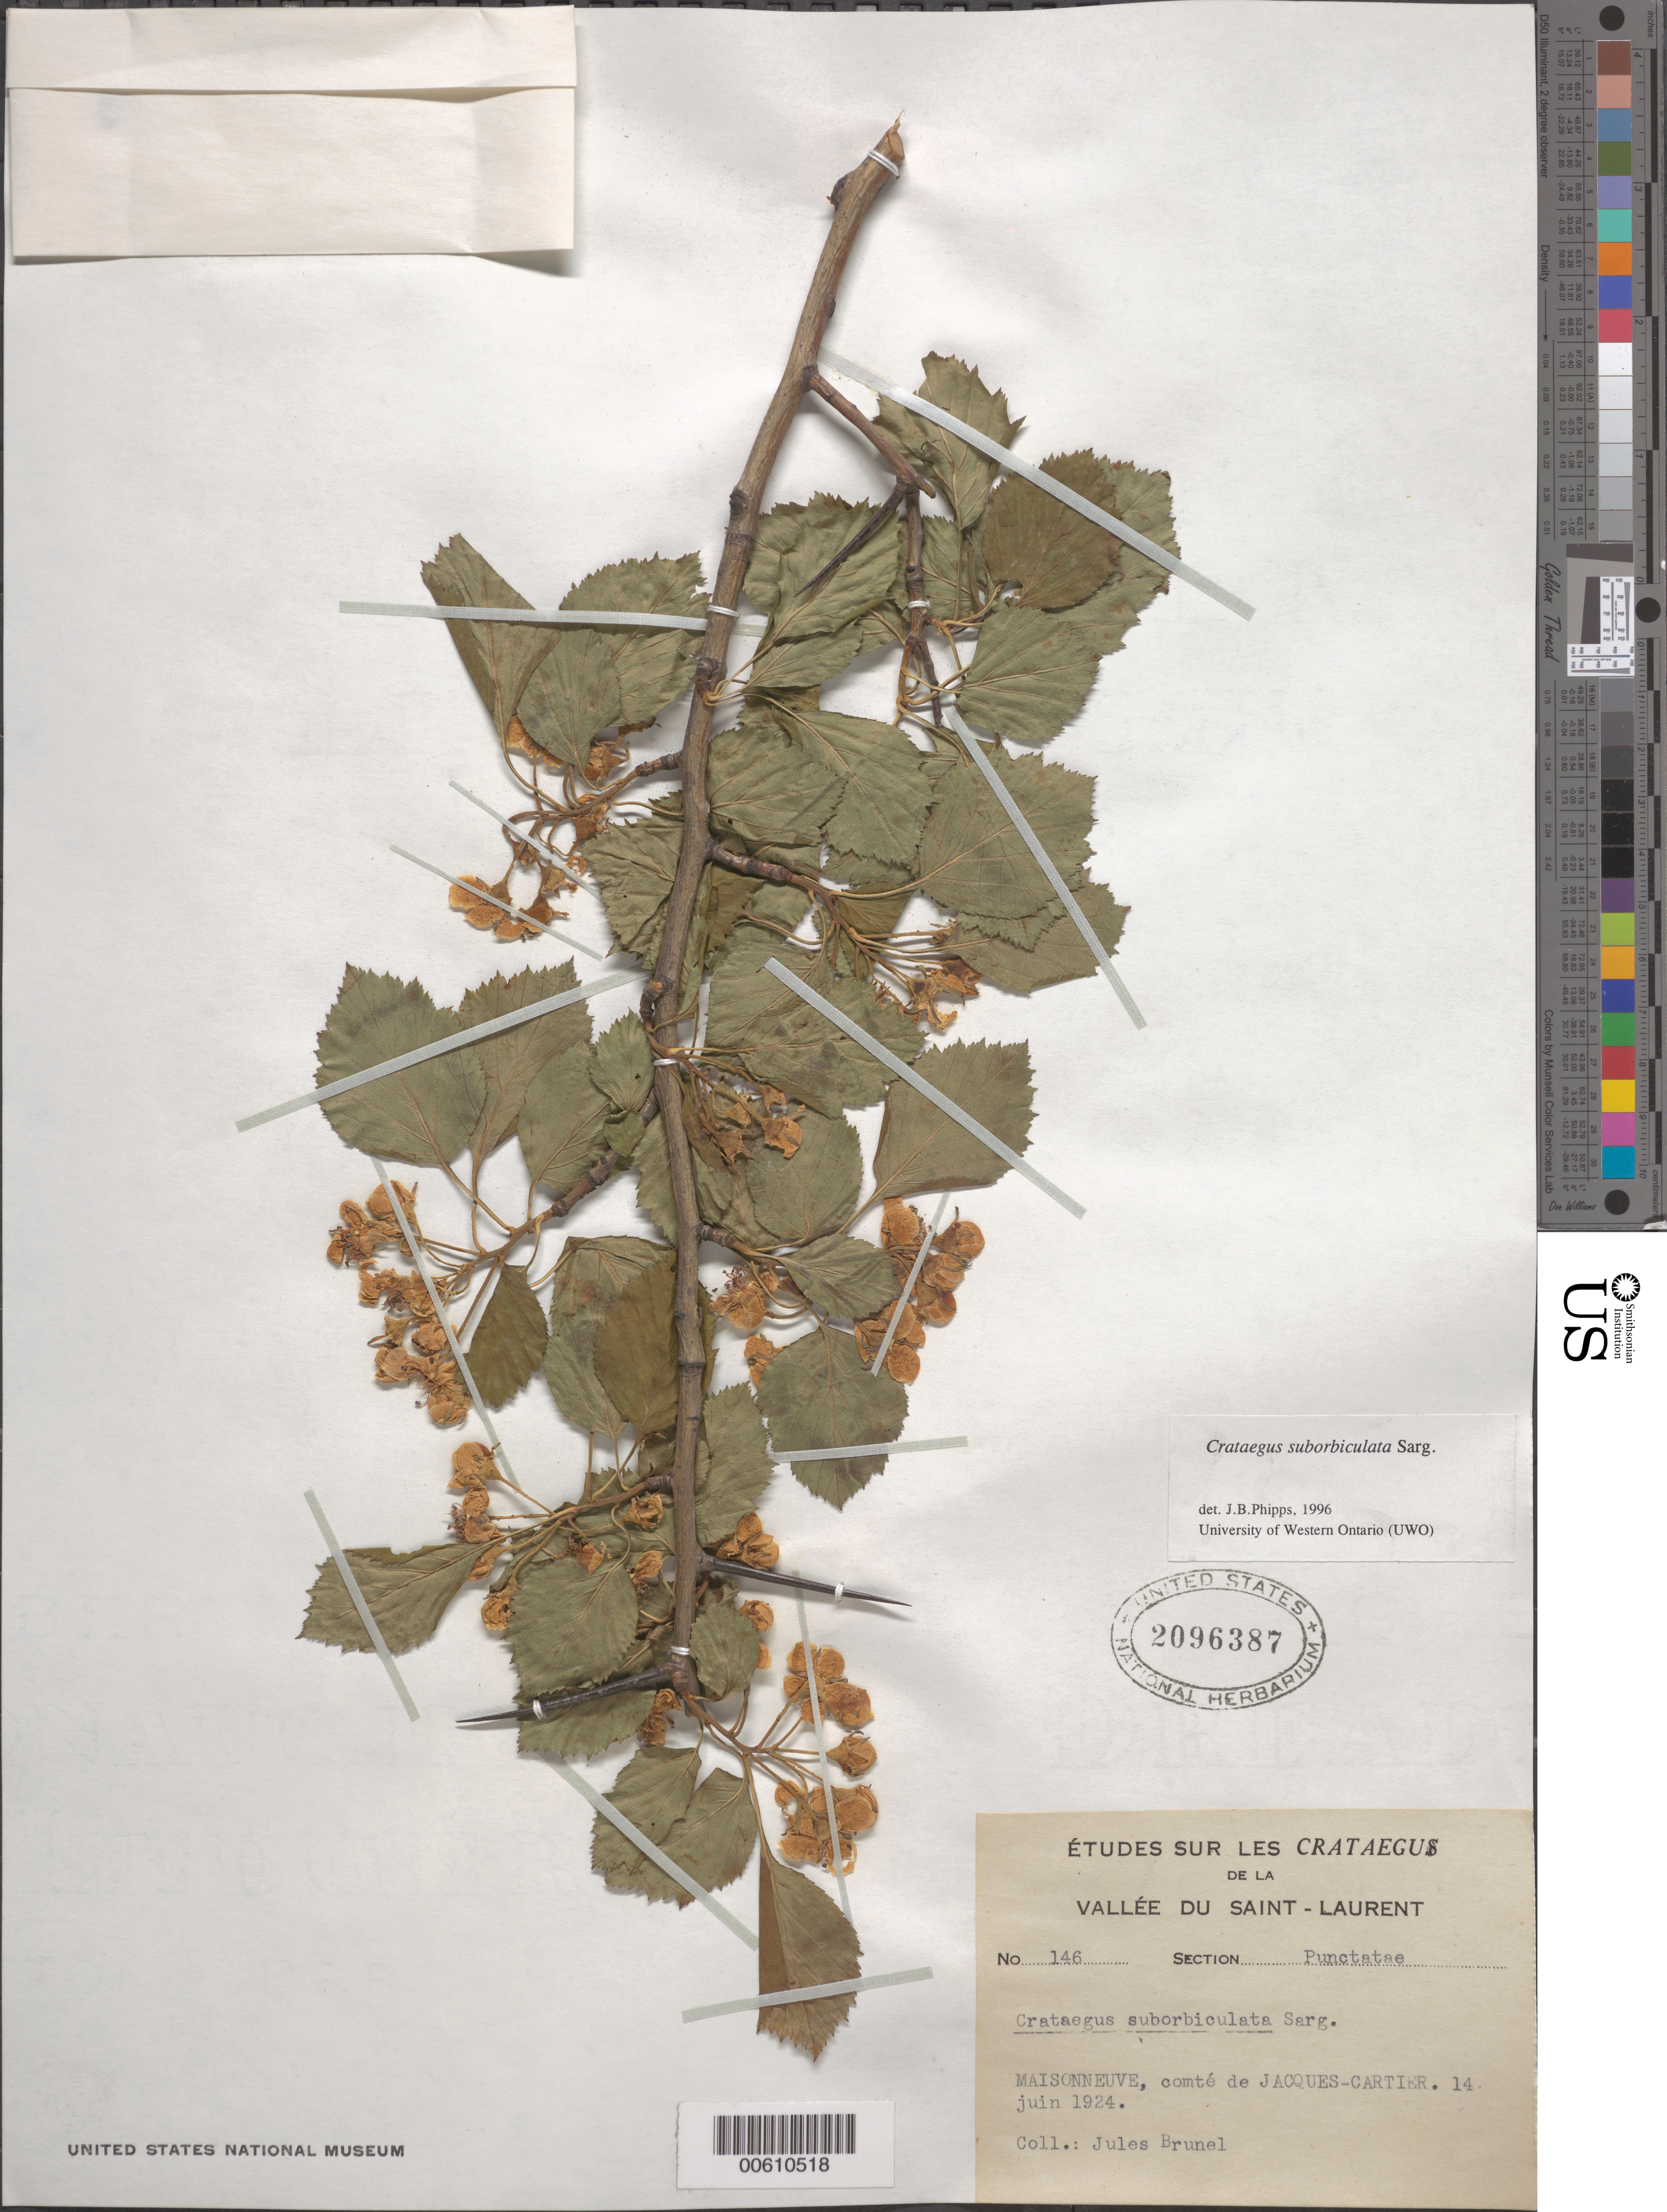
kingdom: Plantae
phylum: Tracheophyta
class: Magnoliopsida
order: Rosales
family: Rosaceae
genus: Crataegus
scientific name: Crataegus suborbiculata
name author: Sarg.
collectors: J. Brunel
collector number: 146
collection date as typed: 14 Jun 1924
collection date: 1924-06-14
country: Canada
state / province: Quebec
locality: Maisonneuve, comté de Jacques-Cartier.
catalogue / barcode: US 2096387